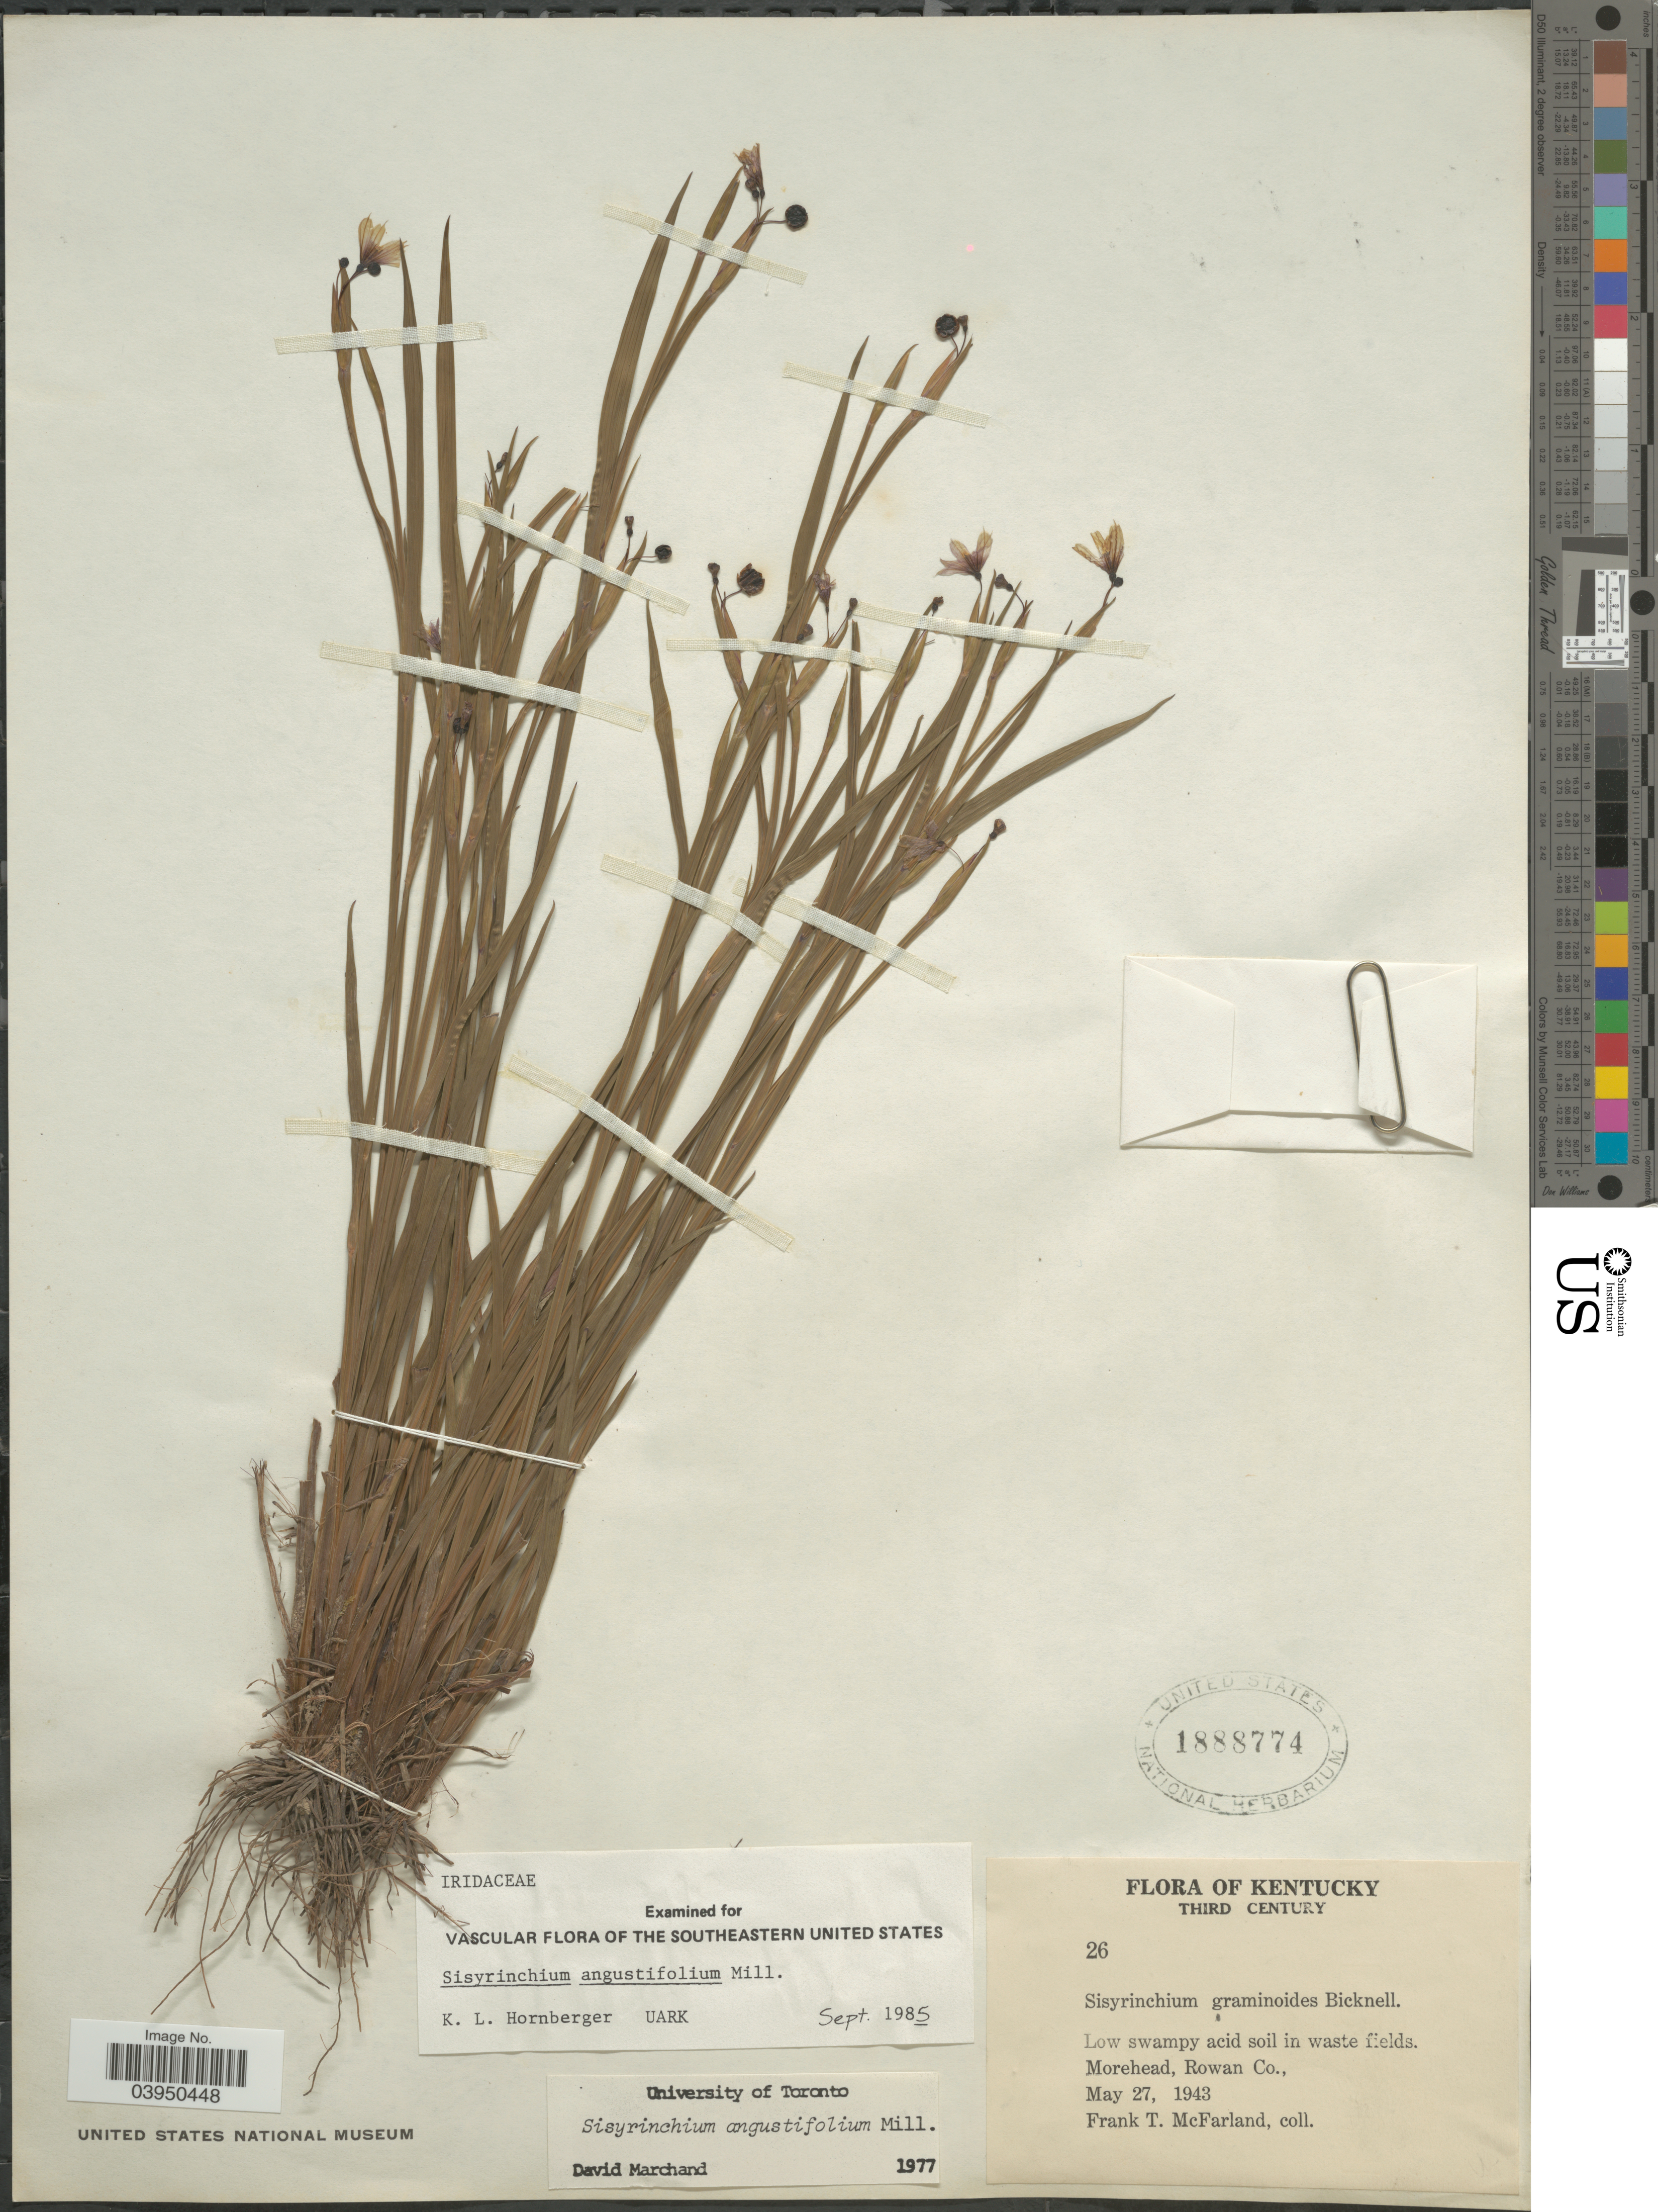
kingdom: Plantae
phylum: Tracheophyta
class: Liliopsida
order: Asparagales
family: Iridaceae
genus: Sisyrinchium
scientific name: Sisyrinchium angustifolium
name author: Mill.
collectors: F. McFarland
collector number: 26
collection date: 1943-05-27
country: United States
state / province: Kentucky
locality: Morehead, Rowan Co.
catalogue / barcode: US 1888774